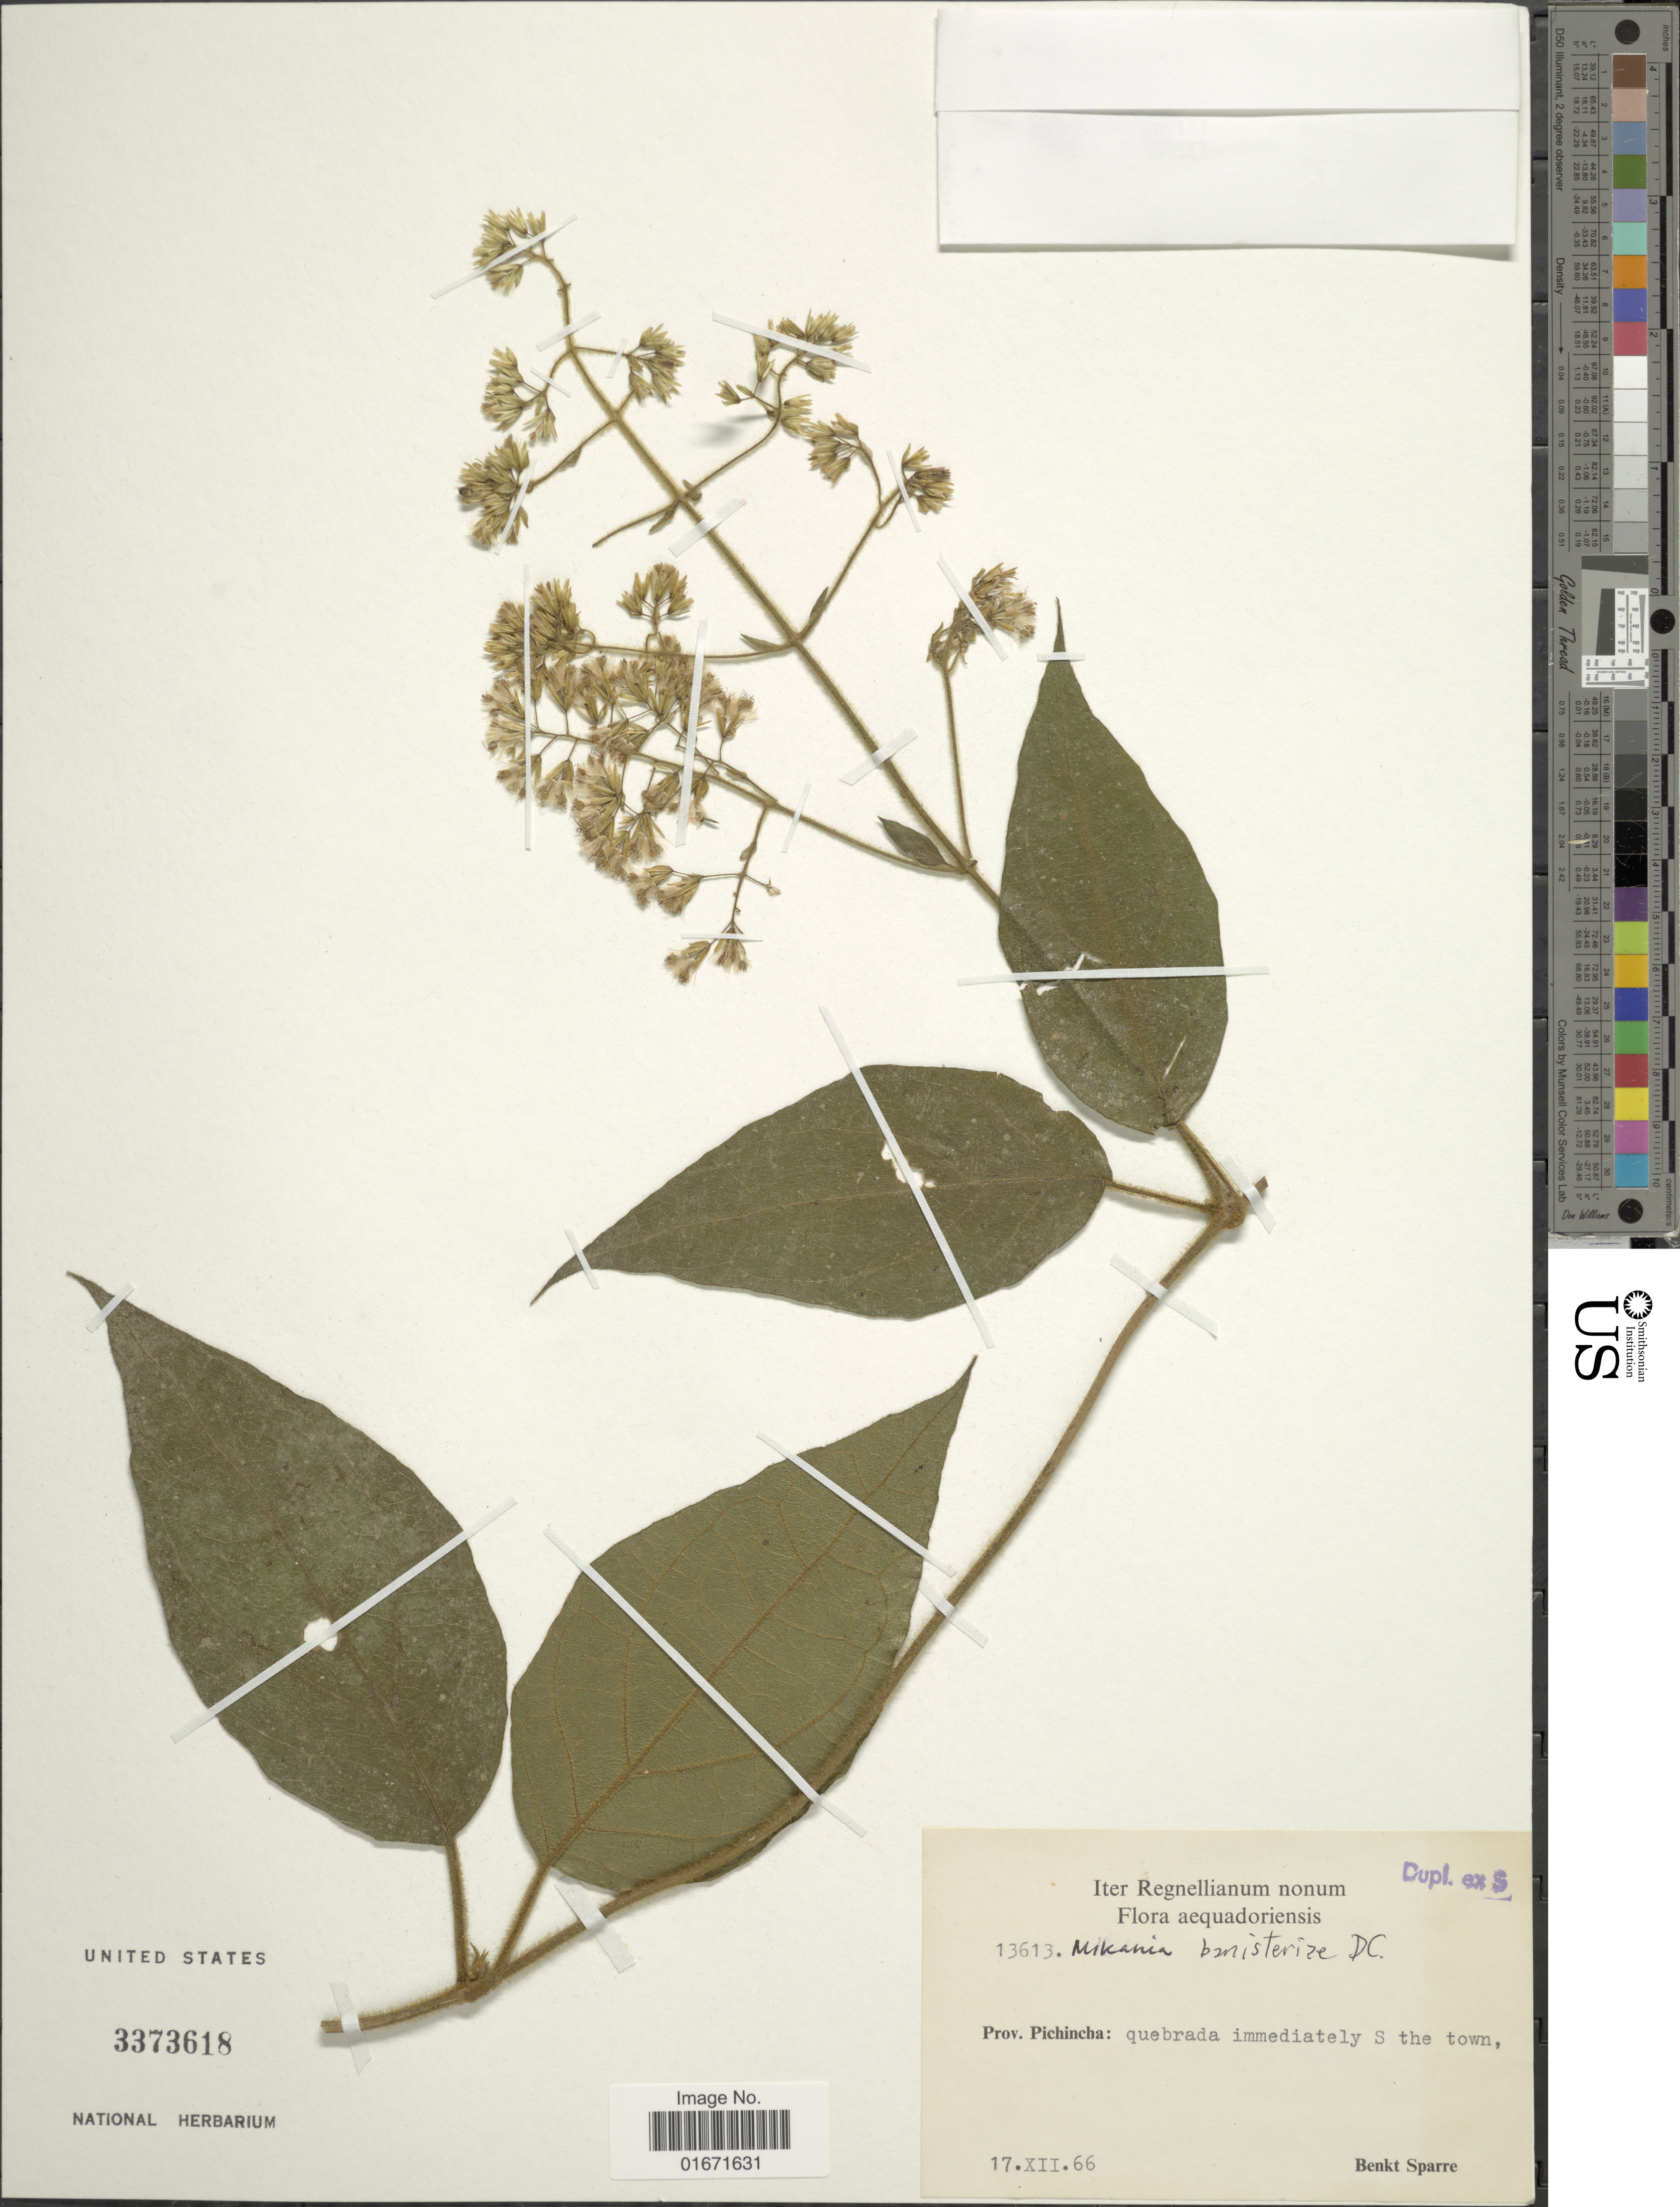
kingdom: Plantae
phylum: Tracheophyta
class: Magnoliopsida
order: Asterales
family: Asteraceae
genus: Mikania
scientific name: Mikania banisteriae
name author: DC.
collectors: B. Sparre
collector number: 13613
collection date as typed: Transcribed d/m/y: 17/12/66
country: Ecuador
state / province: Pichincha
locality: Prov. Pichincha: quebrada immediately S the town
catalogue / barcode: US 3373618